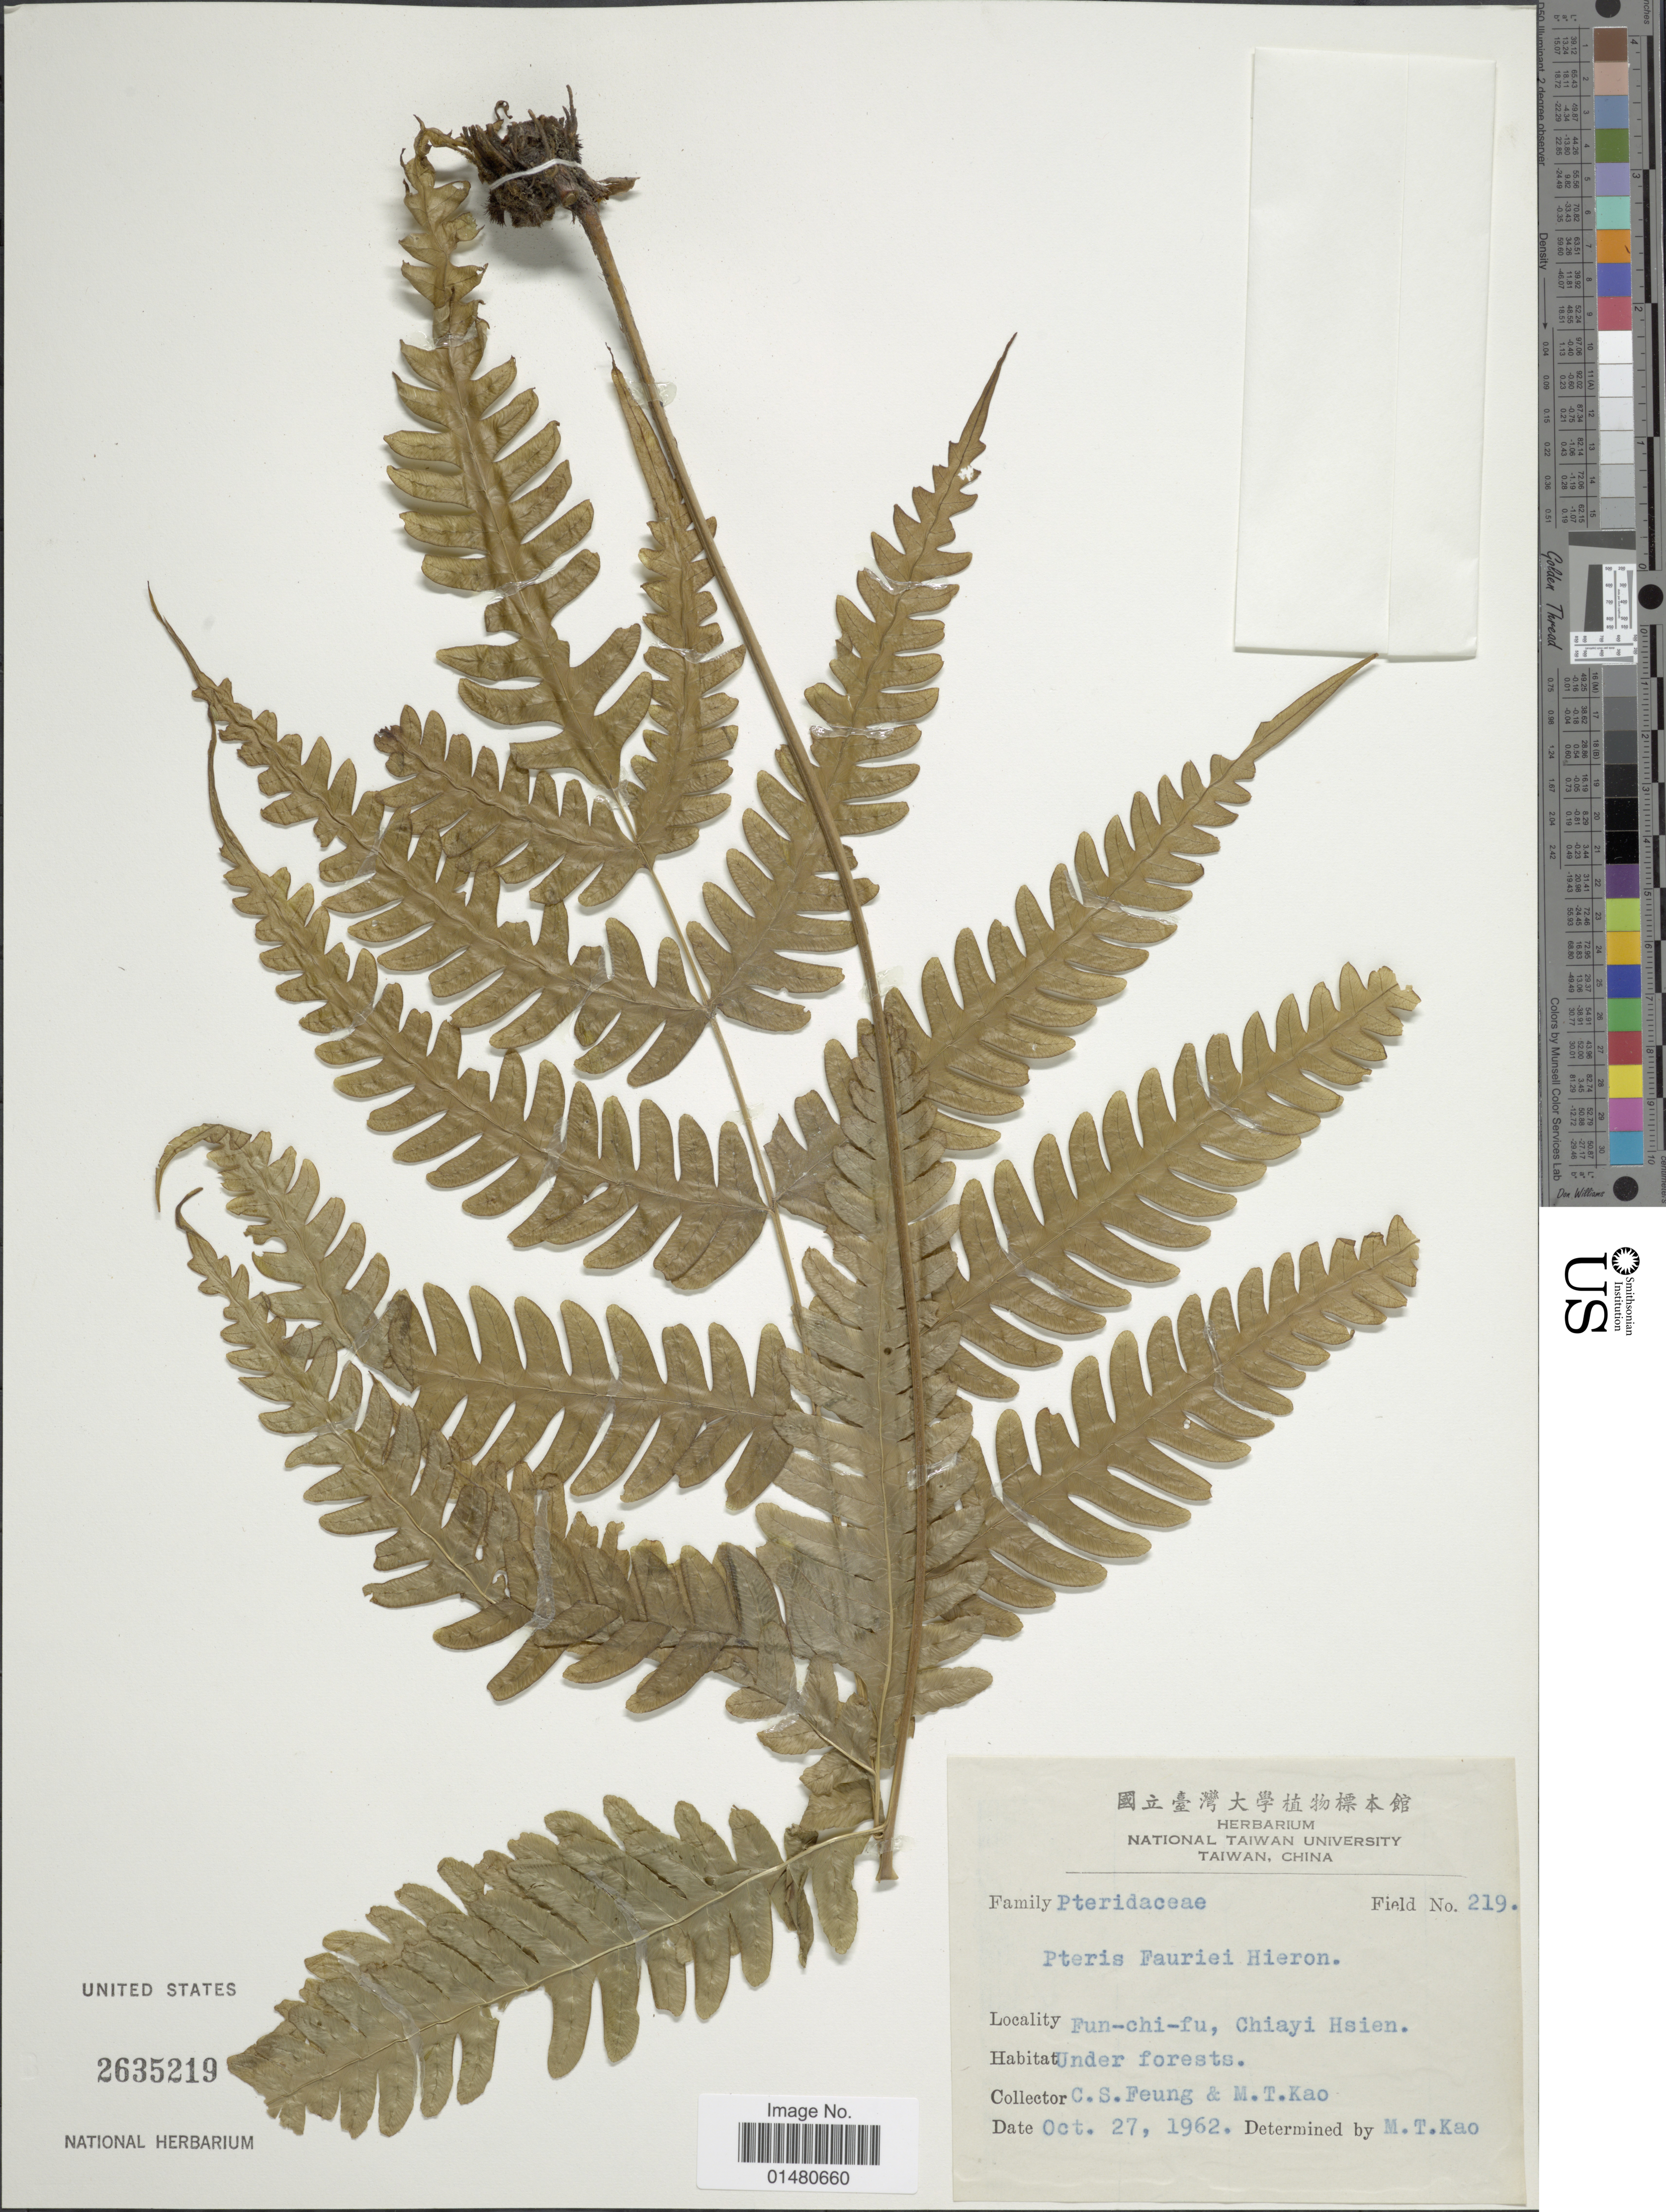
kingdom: Plantae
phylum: Tracheophyta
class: Polypodiopsida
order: Polypodiales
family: Pteridaceae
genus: Pteris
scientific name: Pteris fauriei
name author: Hieron.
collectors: C. Feung & M. T. Kao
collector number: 219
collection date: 1962-10-27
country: Taiwan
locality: Fun-chi-fu, Chiayi Hsien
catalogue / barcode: US 2635219